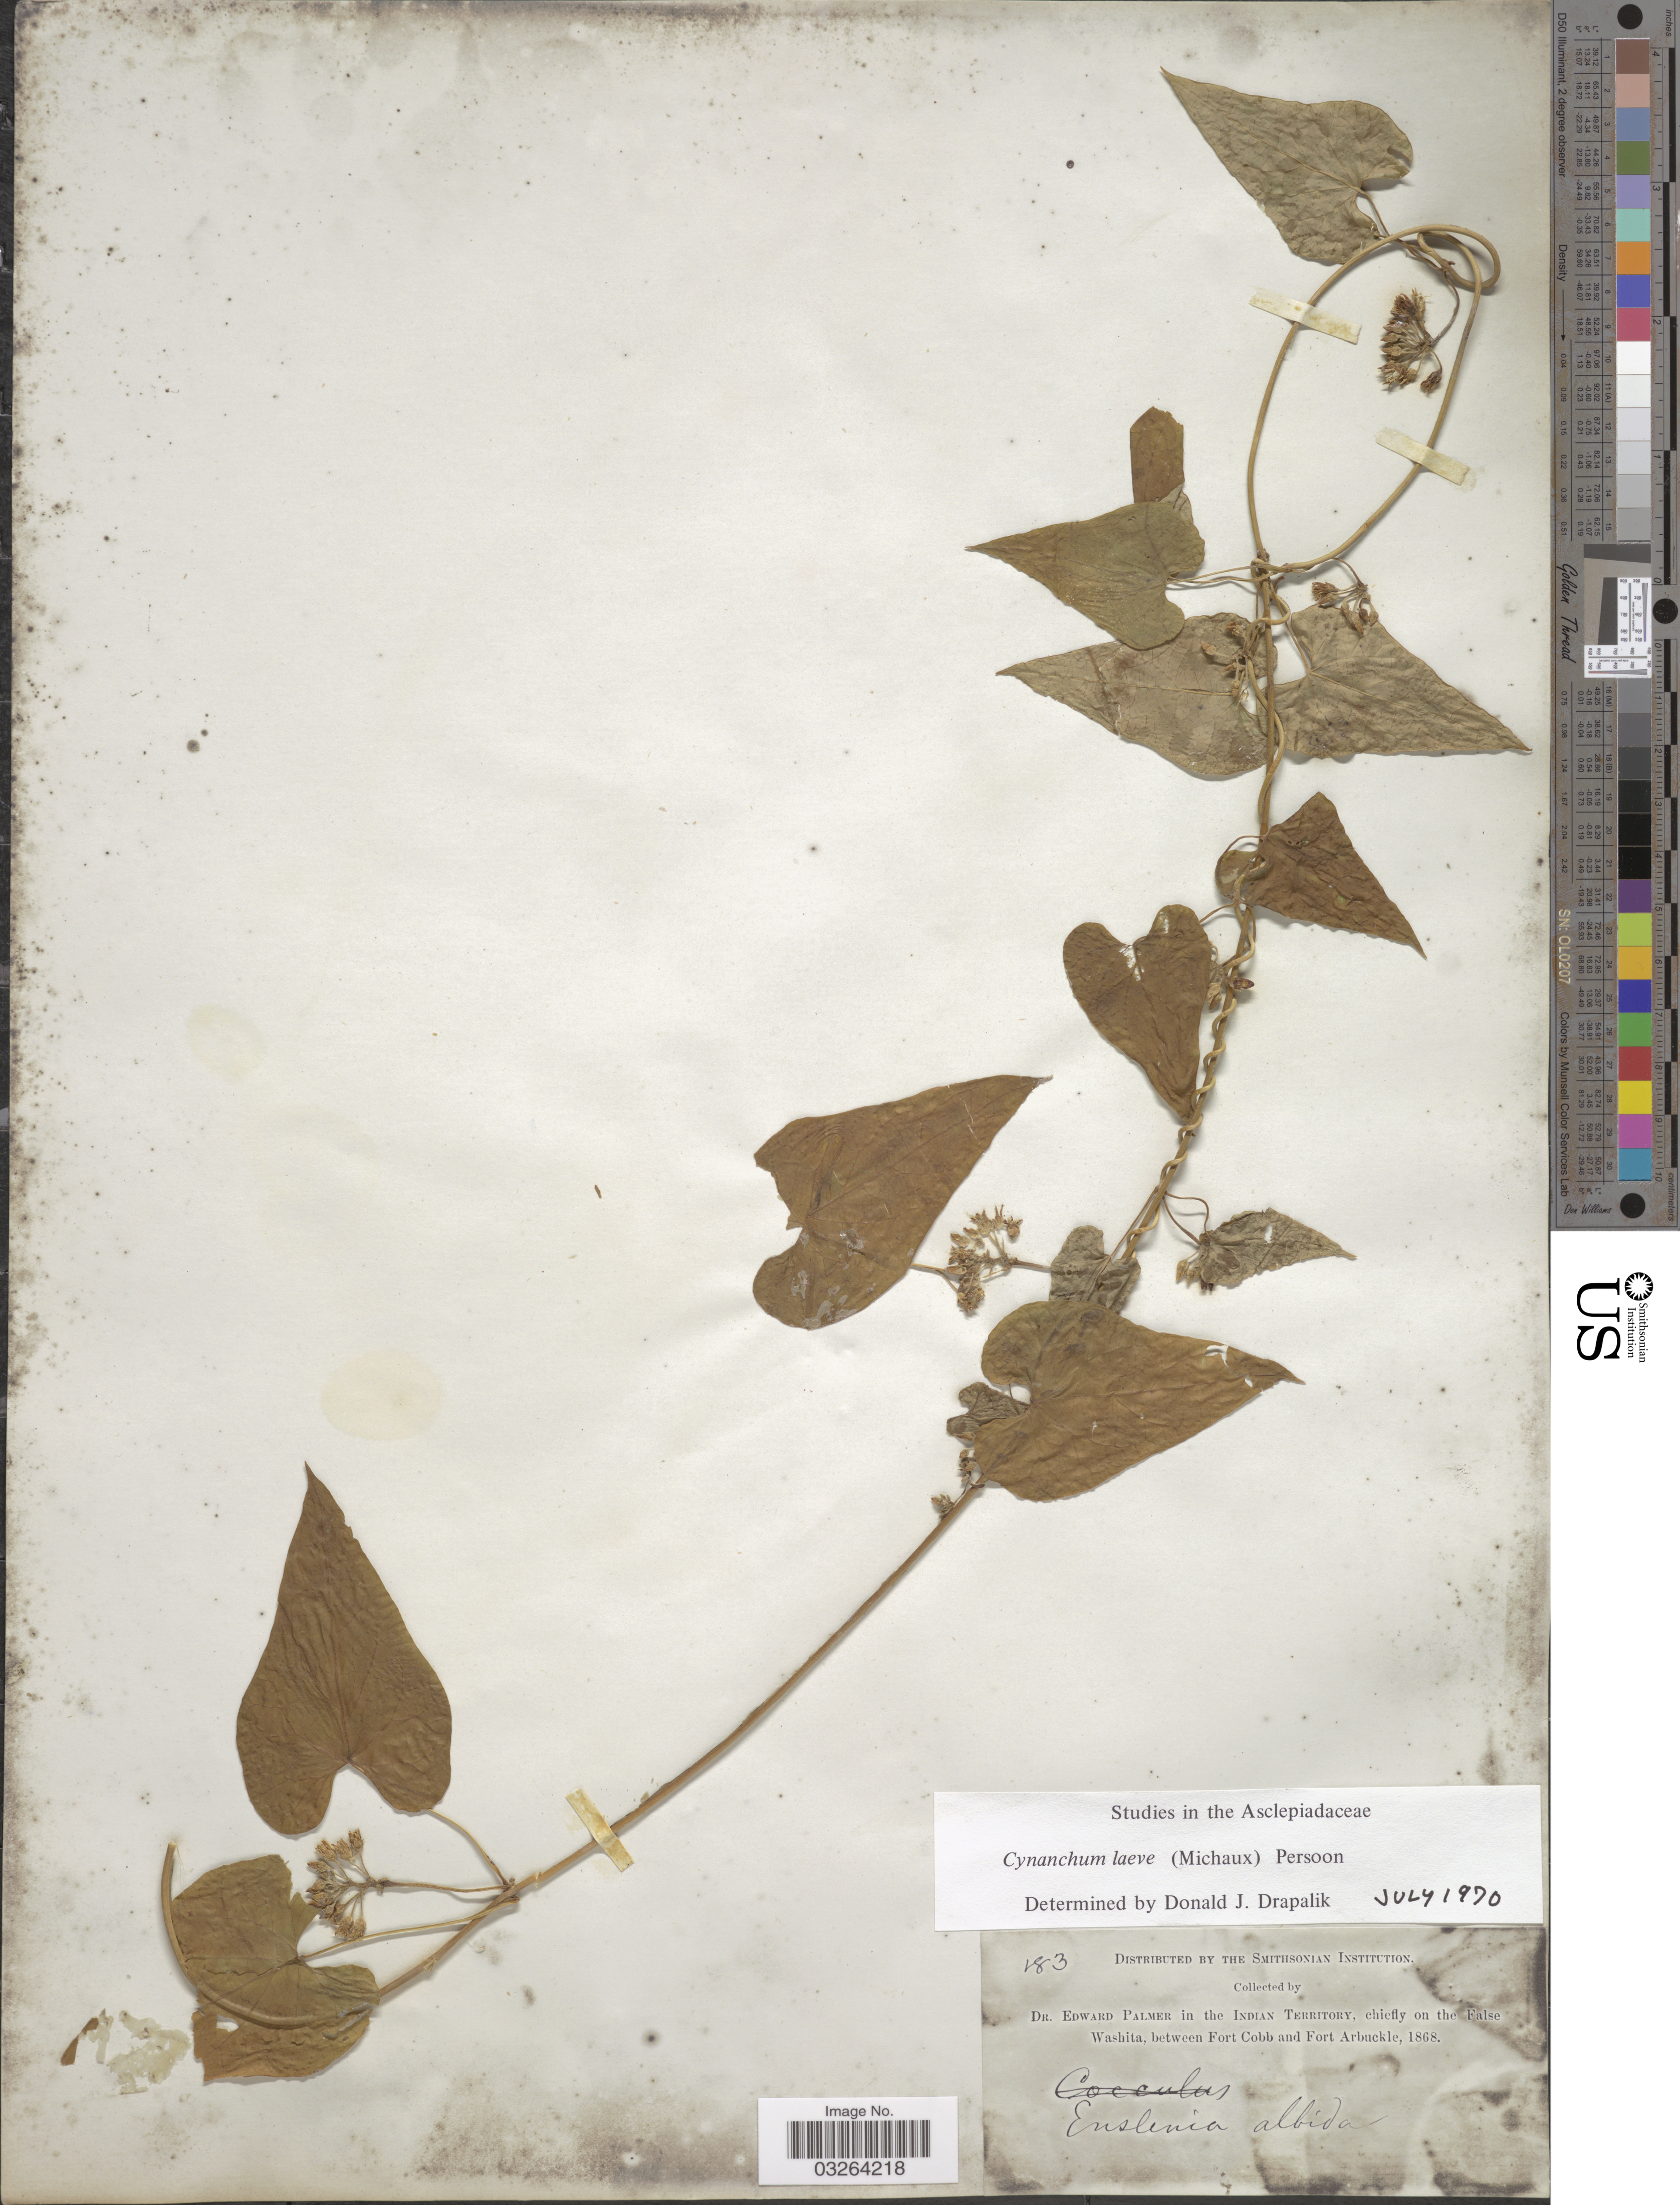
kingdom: Plantae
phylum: Tracheophyta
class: Magnoliopsida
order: Gentianales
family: Apocynaceae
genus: Cynanchum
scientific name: Cynanchum laeve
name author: (Michx.) Pers.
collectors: E. Palmer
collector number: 183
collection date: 1868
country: United States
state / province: Oklahoma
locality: In the Indian Territory, chiefly on the False Washita, between Fort Cobb and Fort Arbuckle.